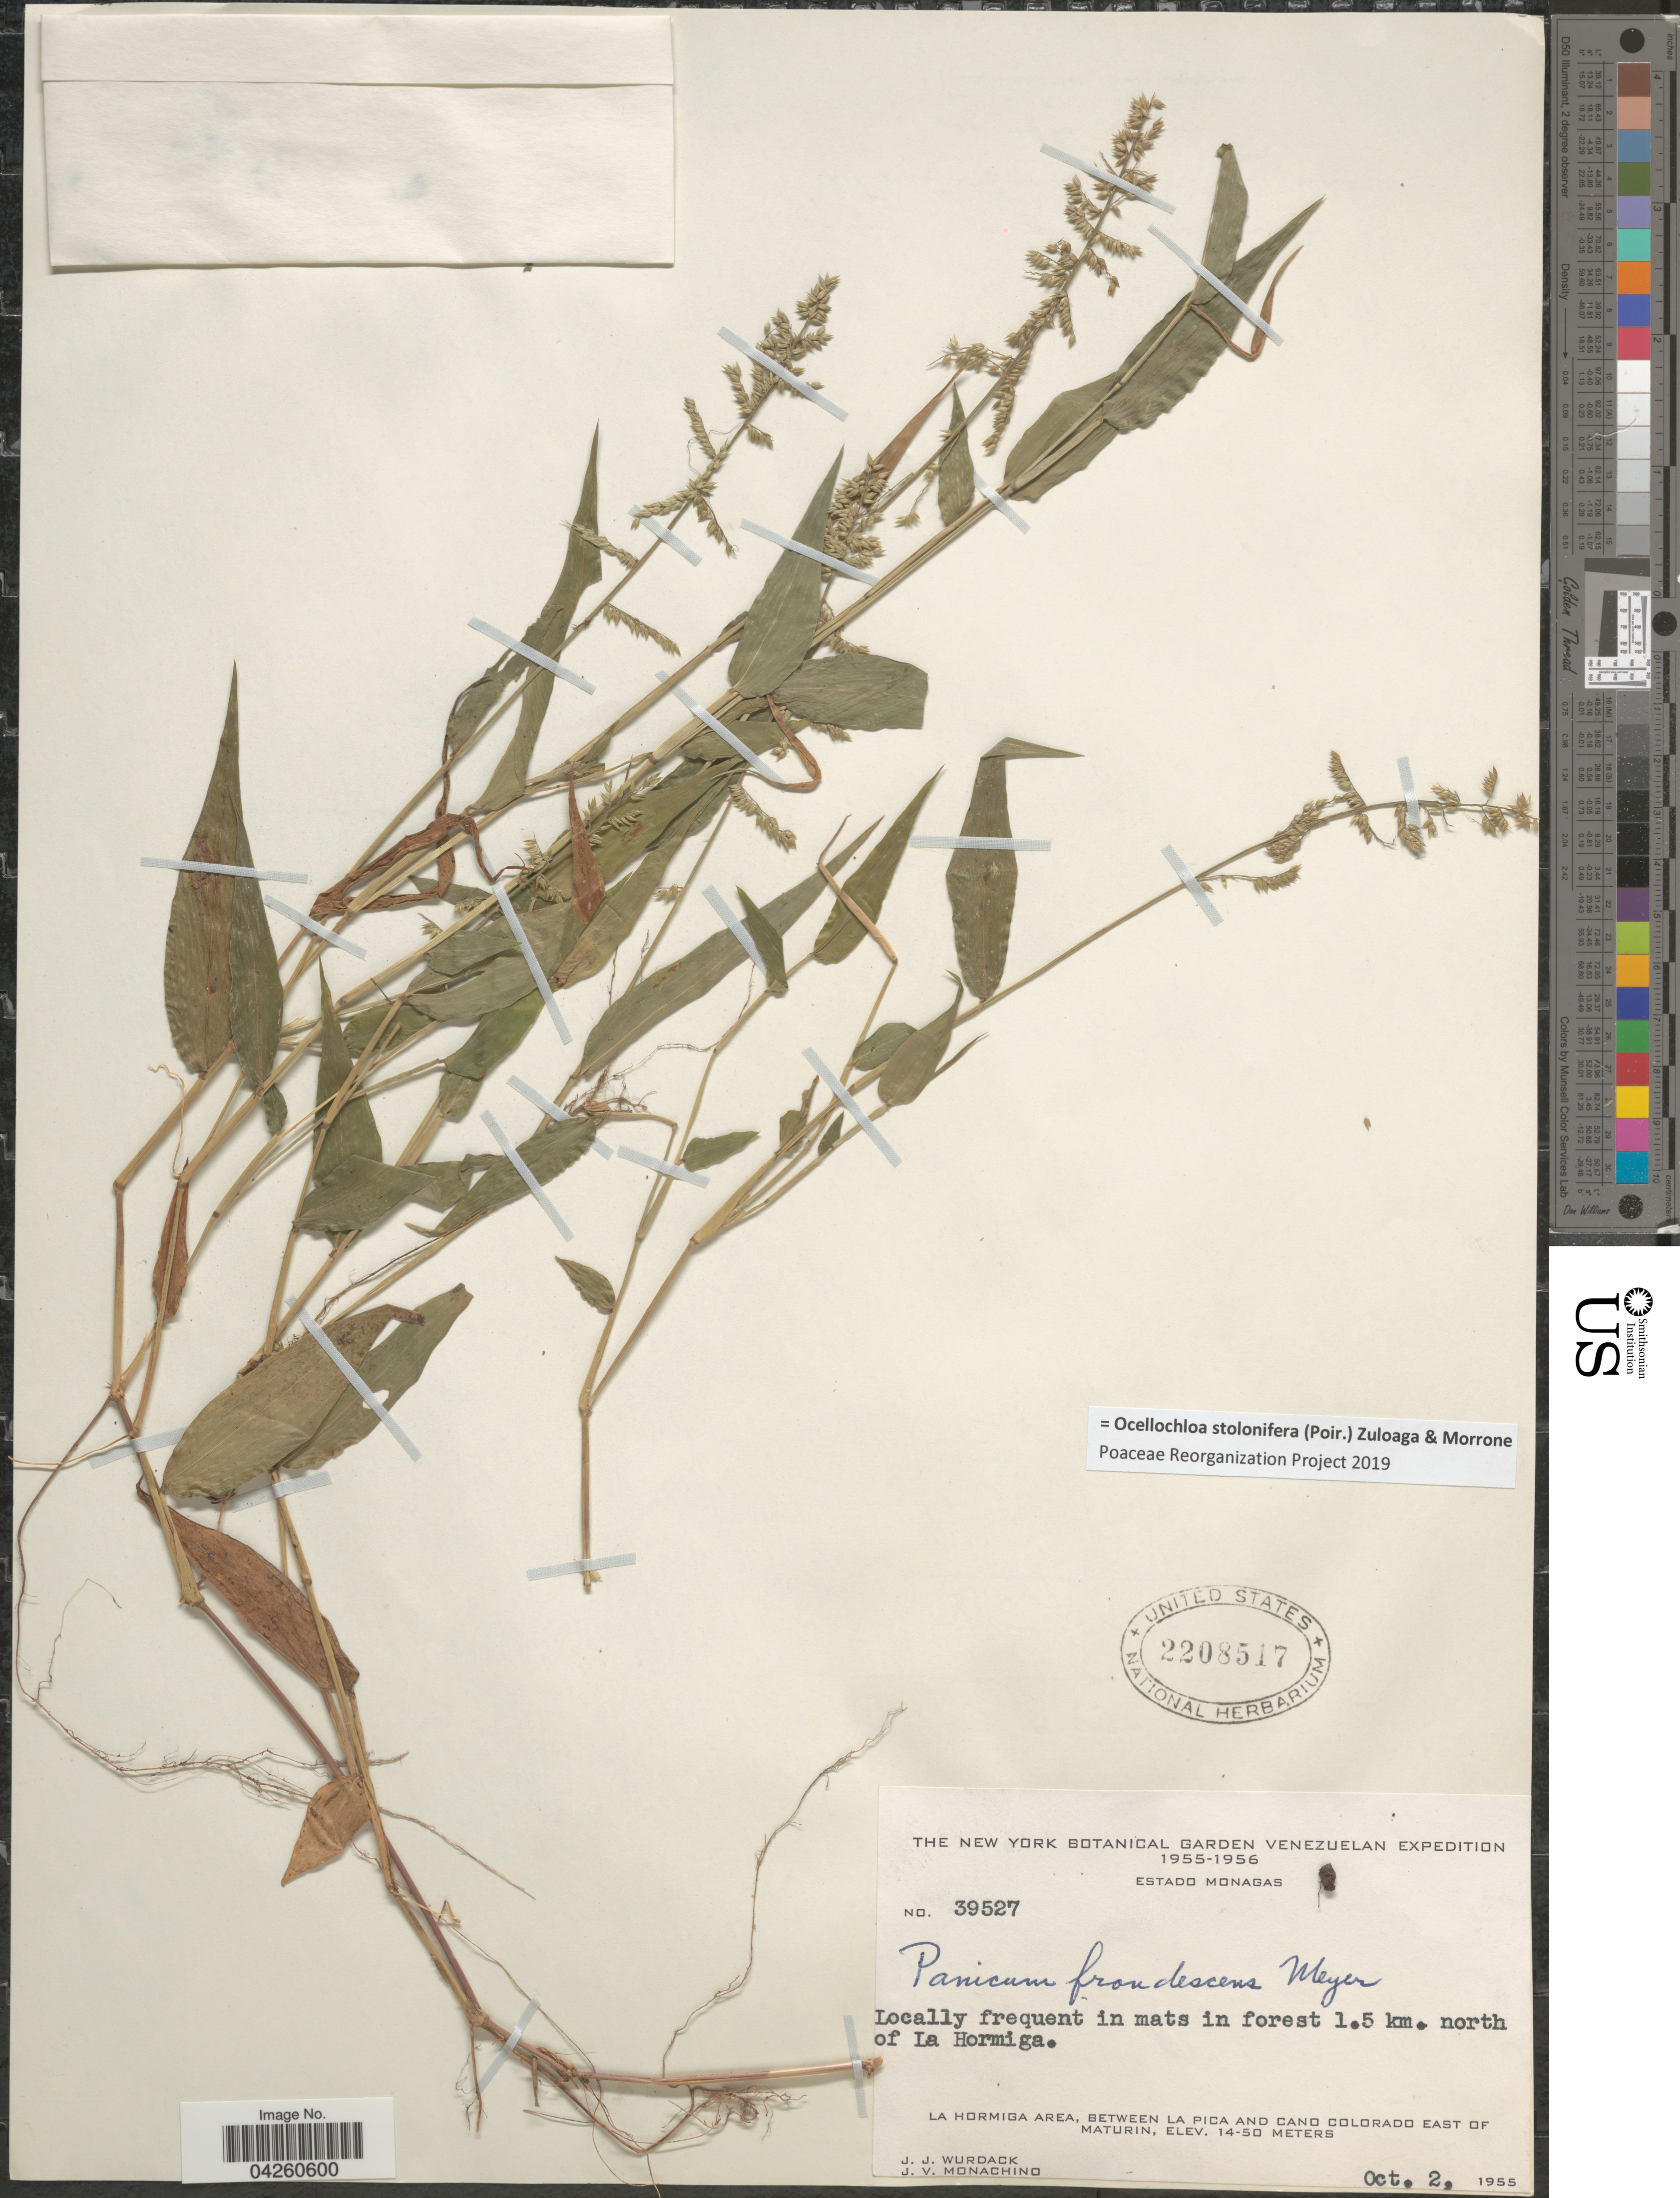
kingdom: Plantae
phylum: Tracheophyta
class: Liliopsida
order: Poales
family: Poaceae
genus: Ocellochloa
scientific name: Ocellochloa stolonifera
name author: (Poir.) Zuloaga & Morrone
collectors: J. J. Wurdack & J. V. Monachino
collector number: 39527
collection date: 1955-10-02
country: Venezuela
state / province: Monagas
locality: The New York Botanical Garden Venezuelan Expedition 1955-1956. Locally frequent in mats in forest 1.5 km. north of La Hormiga. La Hormiga Area, Between La Pica And Cano Colorado East of Maturin.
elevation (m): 14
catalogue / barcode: US 2208517